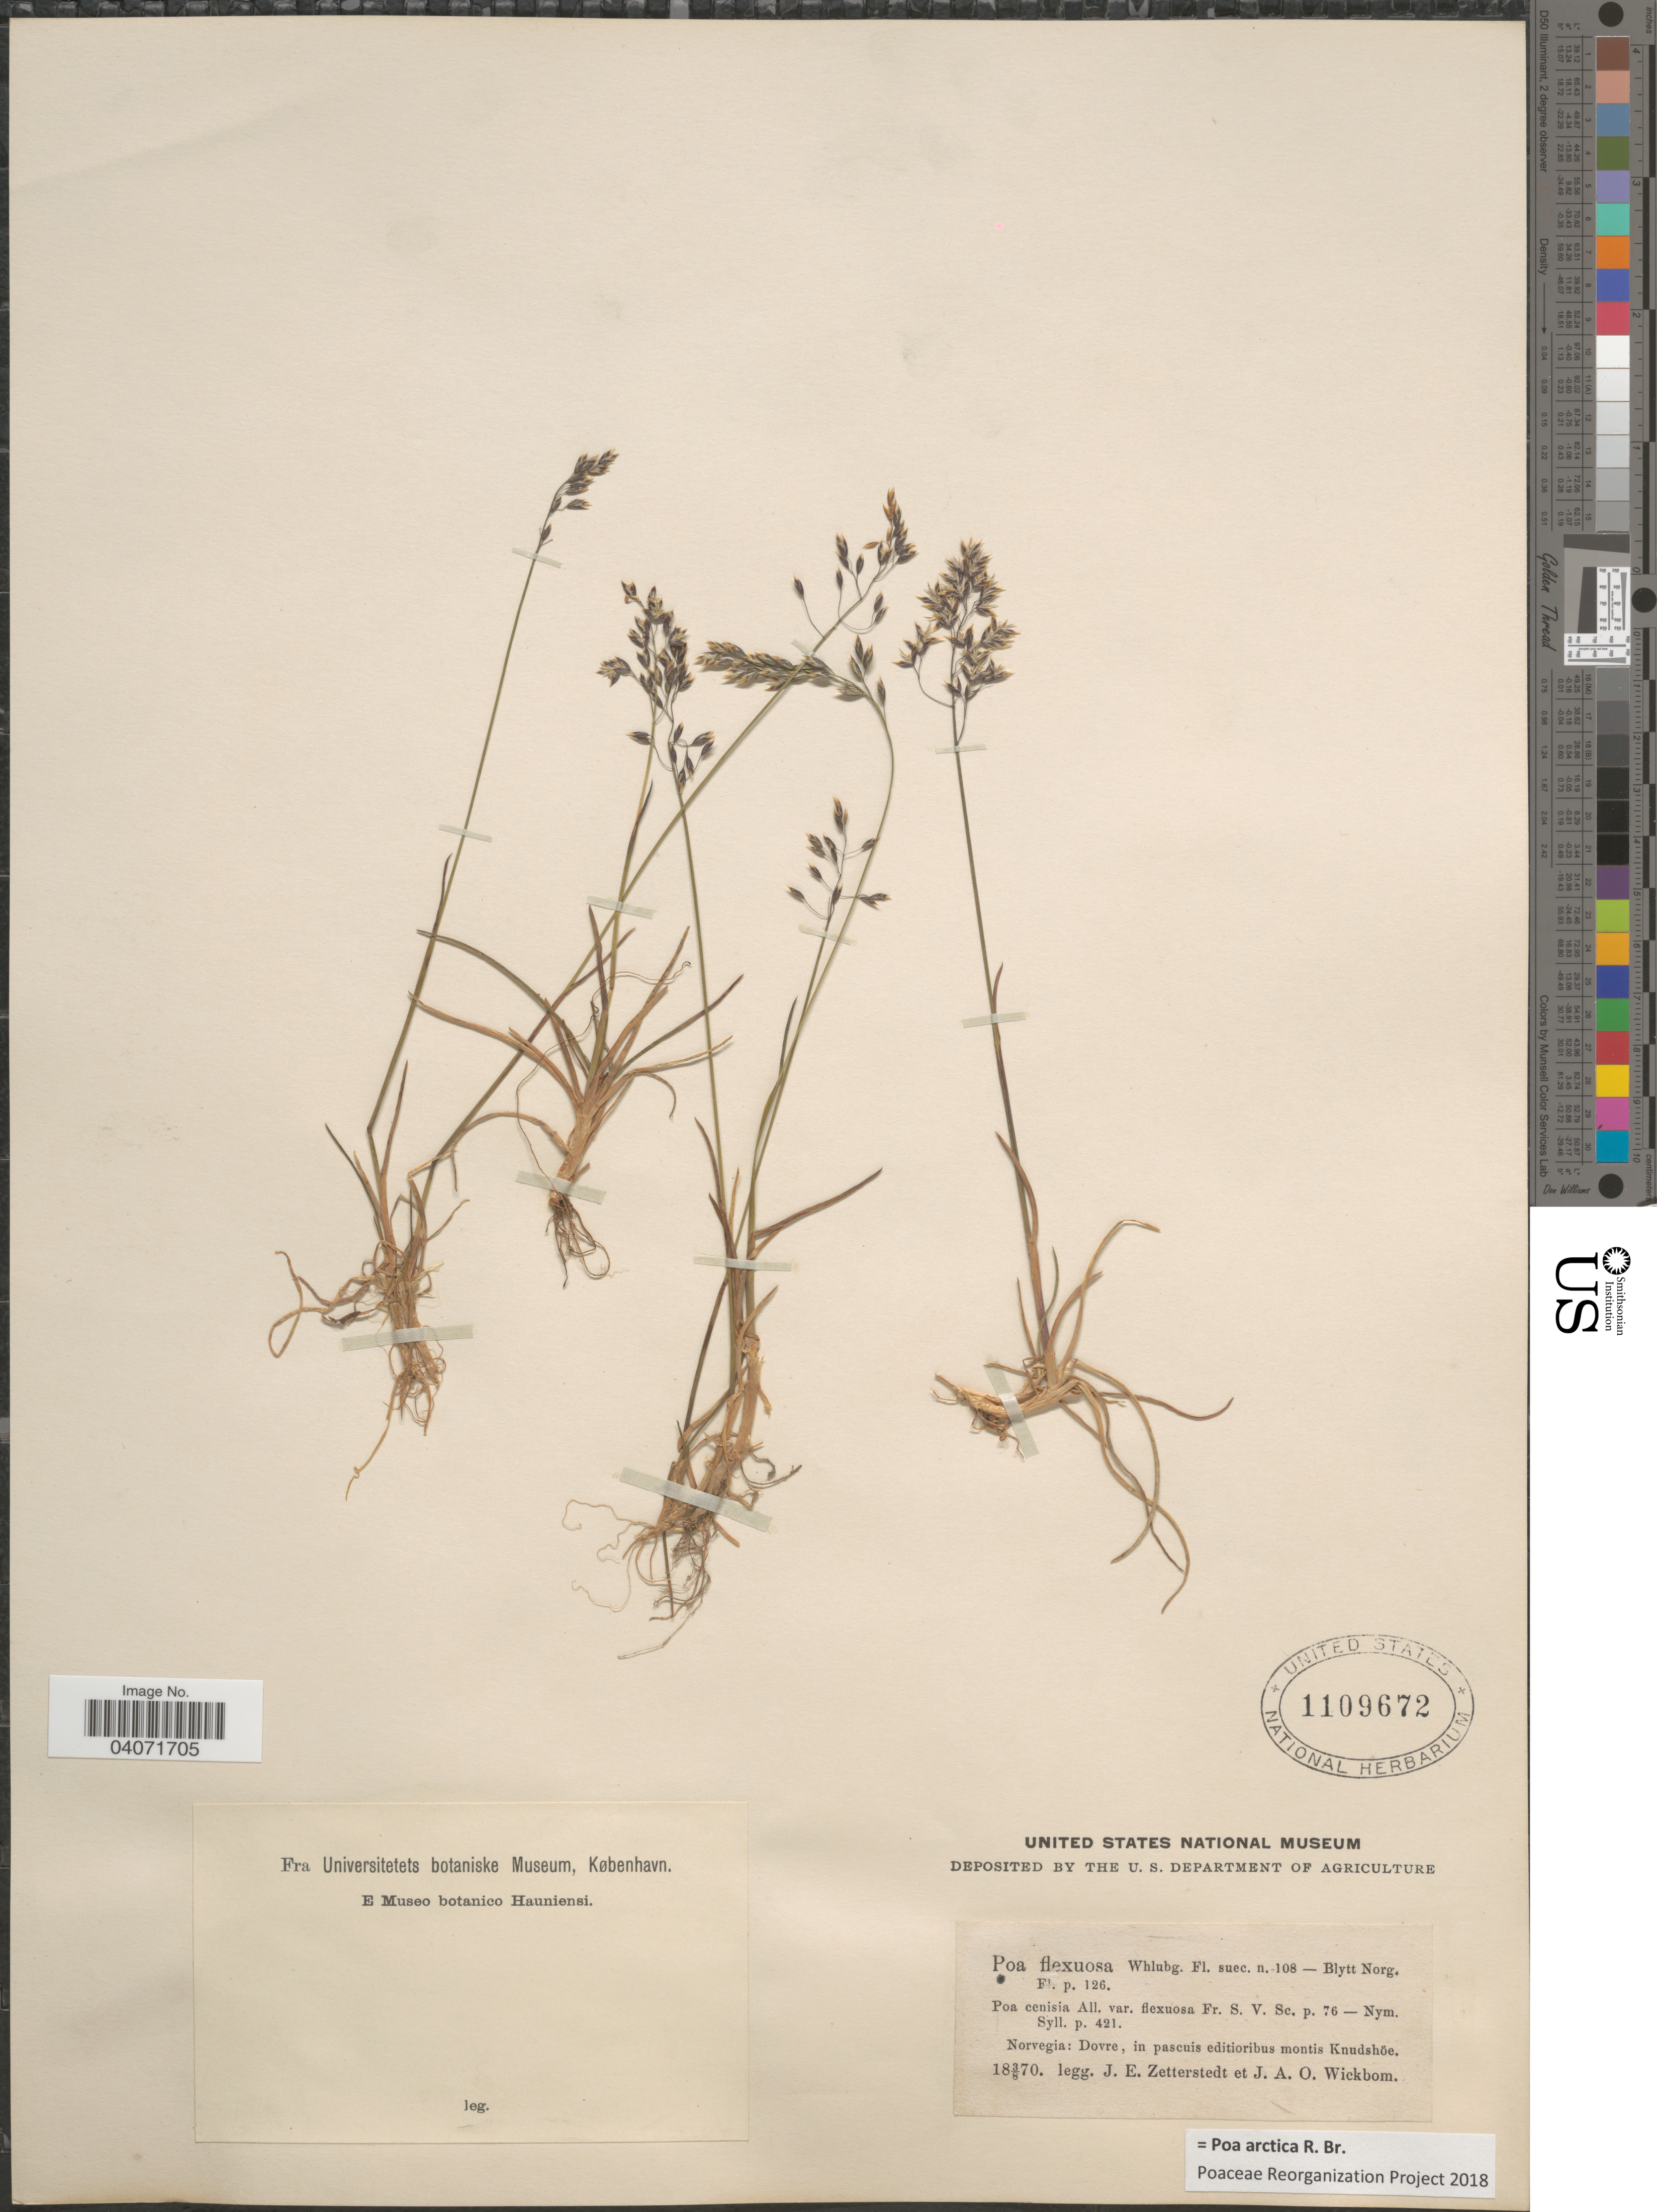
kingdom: Plantae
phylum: Tracheophyta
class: Liliopsida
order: Poales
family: Poaceae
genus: Poa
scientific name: Poa arctica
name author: R. Br.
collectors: J.E. Zetterstedt & J. Wickbom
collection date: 1870-08-03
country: Norway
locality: Dovre, in pascuis editioribus montis Knudshöe.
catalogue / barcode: US 1109672